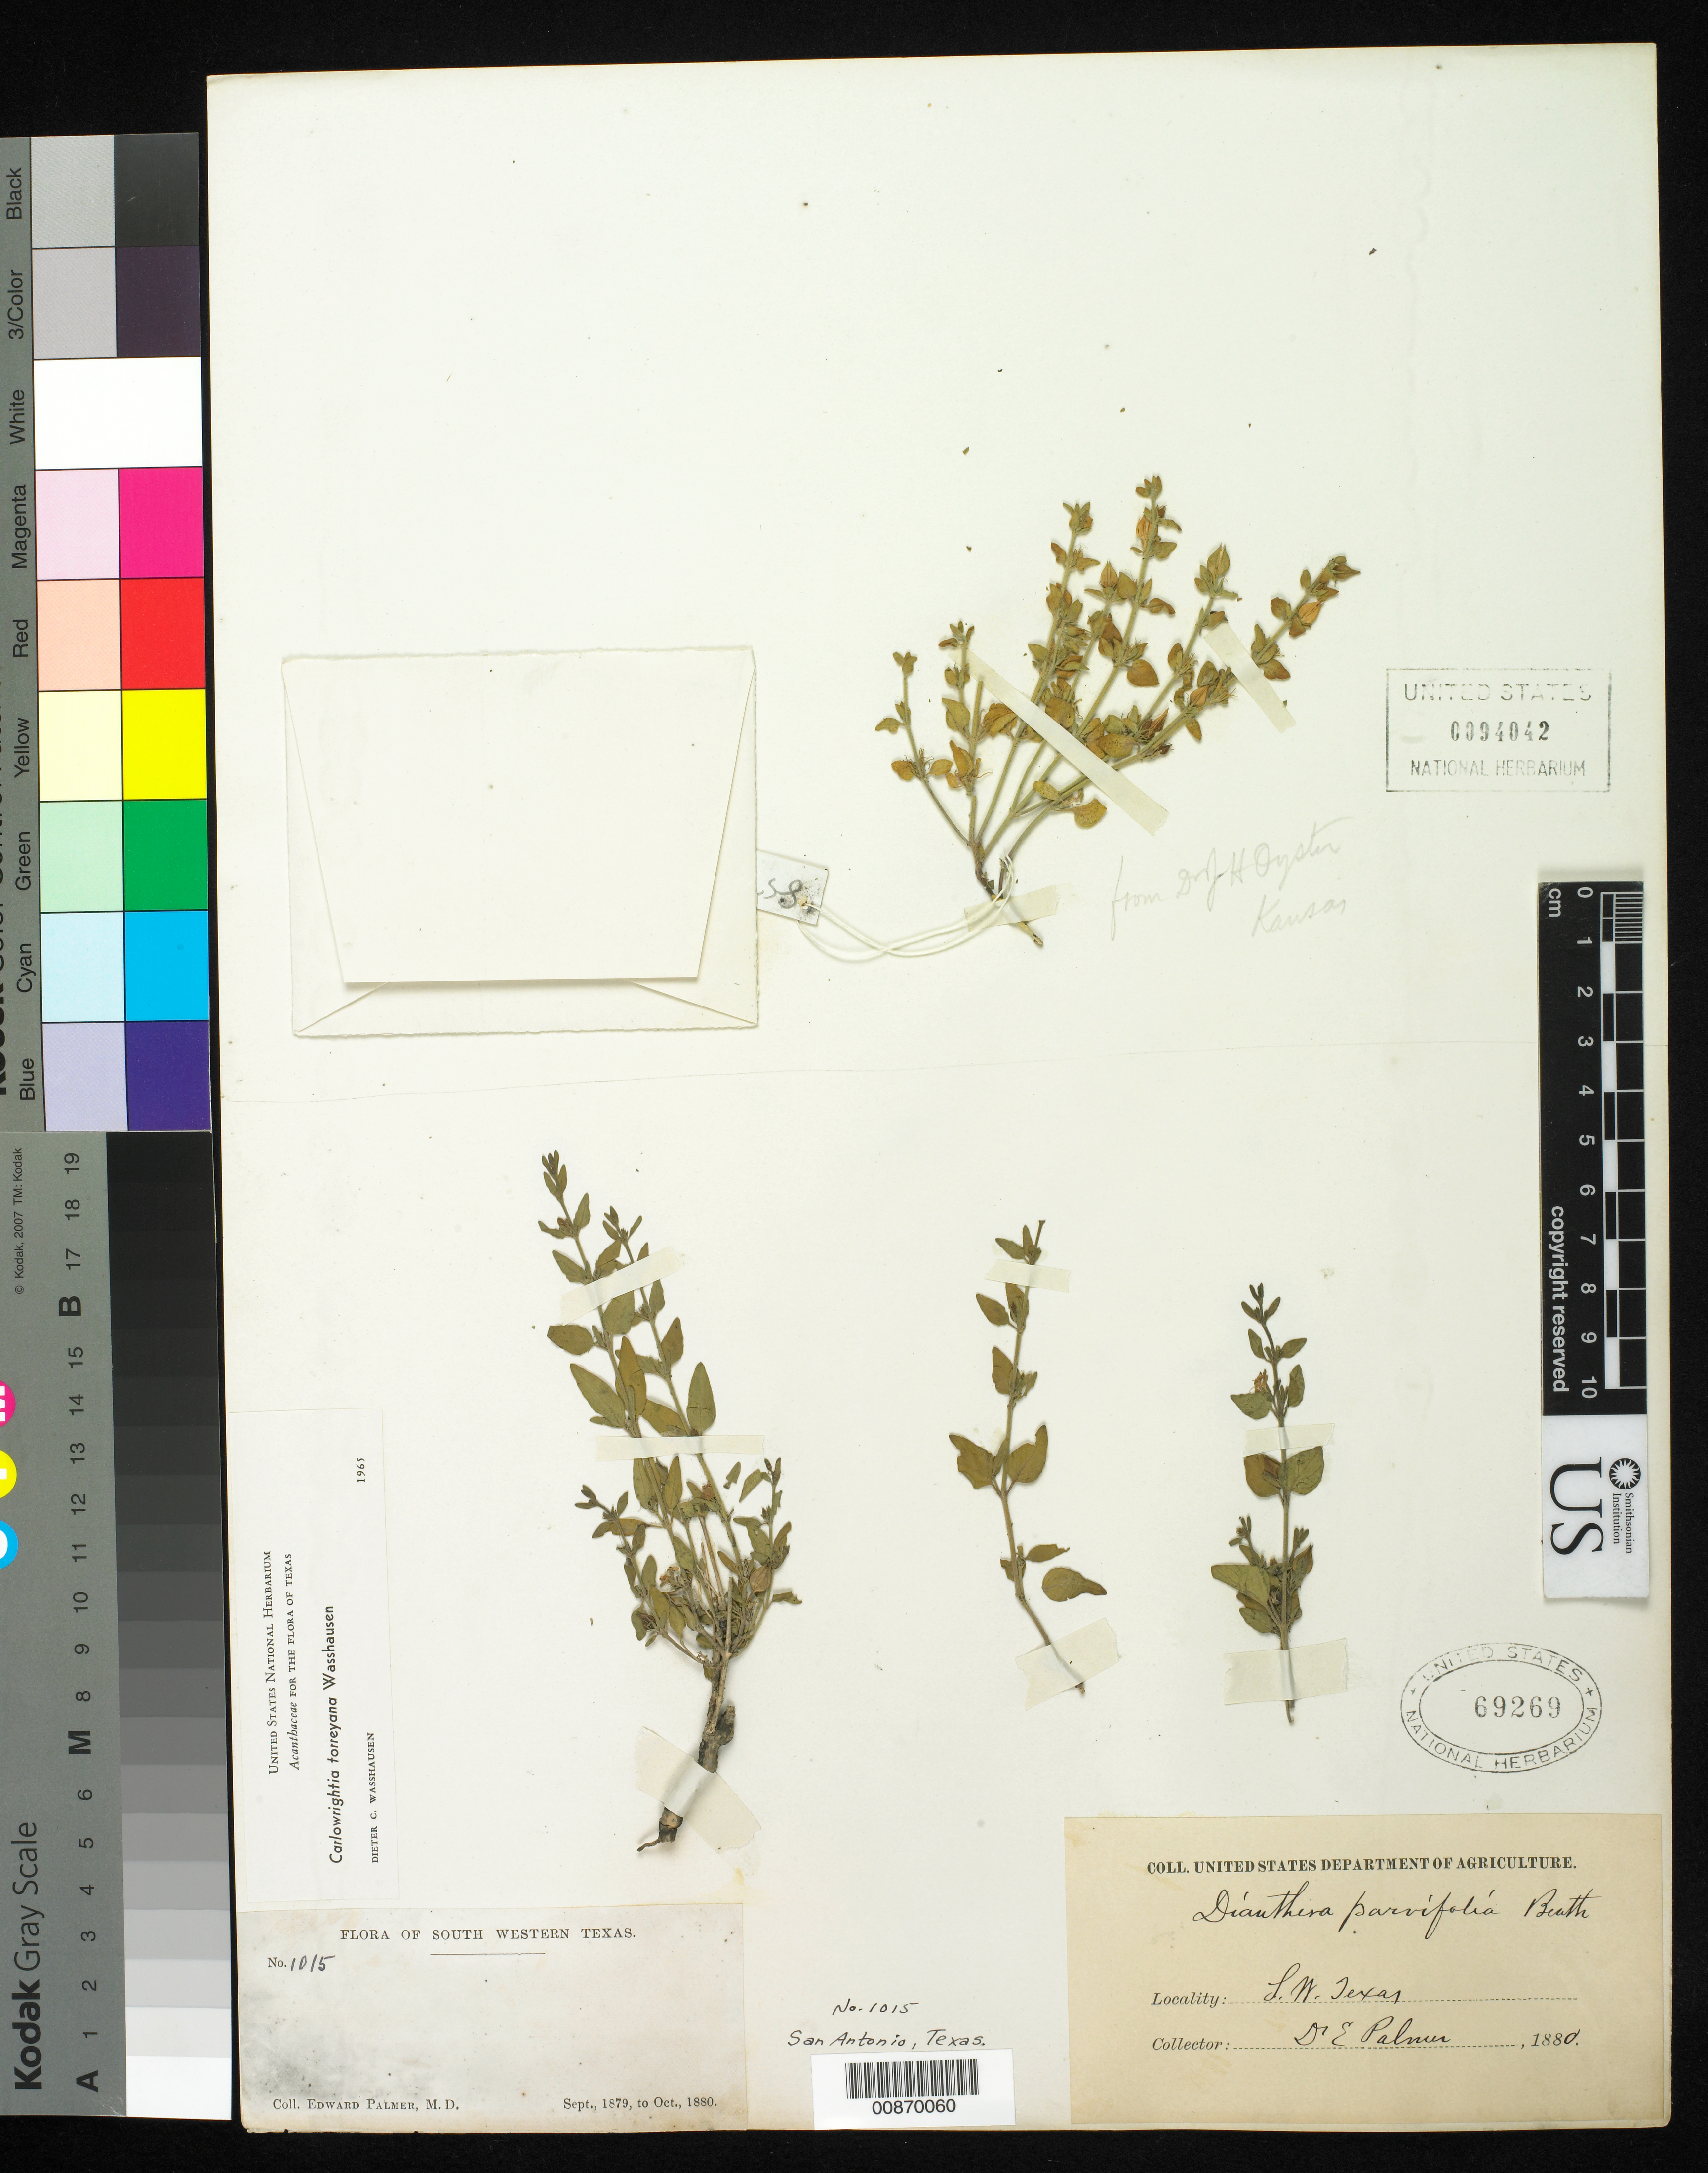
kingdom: Plantae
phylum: Tracheophyta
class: Magnoliopsida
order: Lamiales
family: Acanthaceae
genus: Carlowrightia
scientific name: Carlowrightia torreyana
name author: Wassh.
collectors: E. Palmer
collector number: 1015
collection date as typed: Sep 1879 to -- Oct 1880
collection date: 1879-09/1880-10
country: United States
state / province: Texas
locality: San Antonio, Texas.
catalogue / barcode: US 69269-2